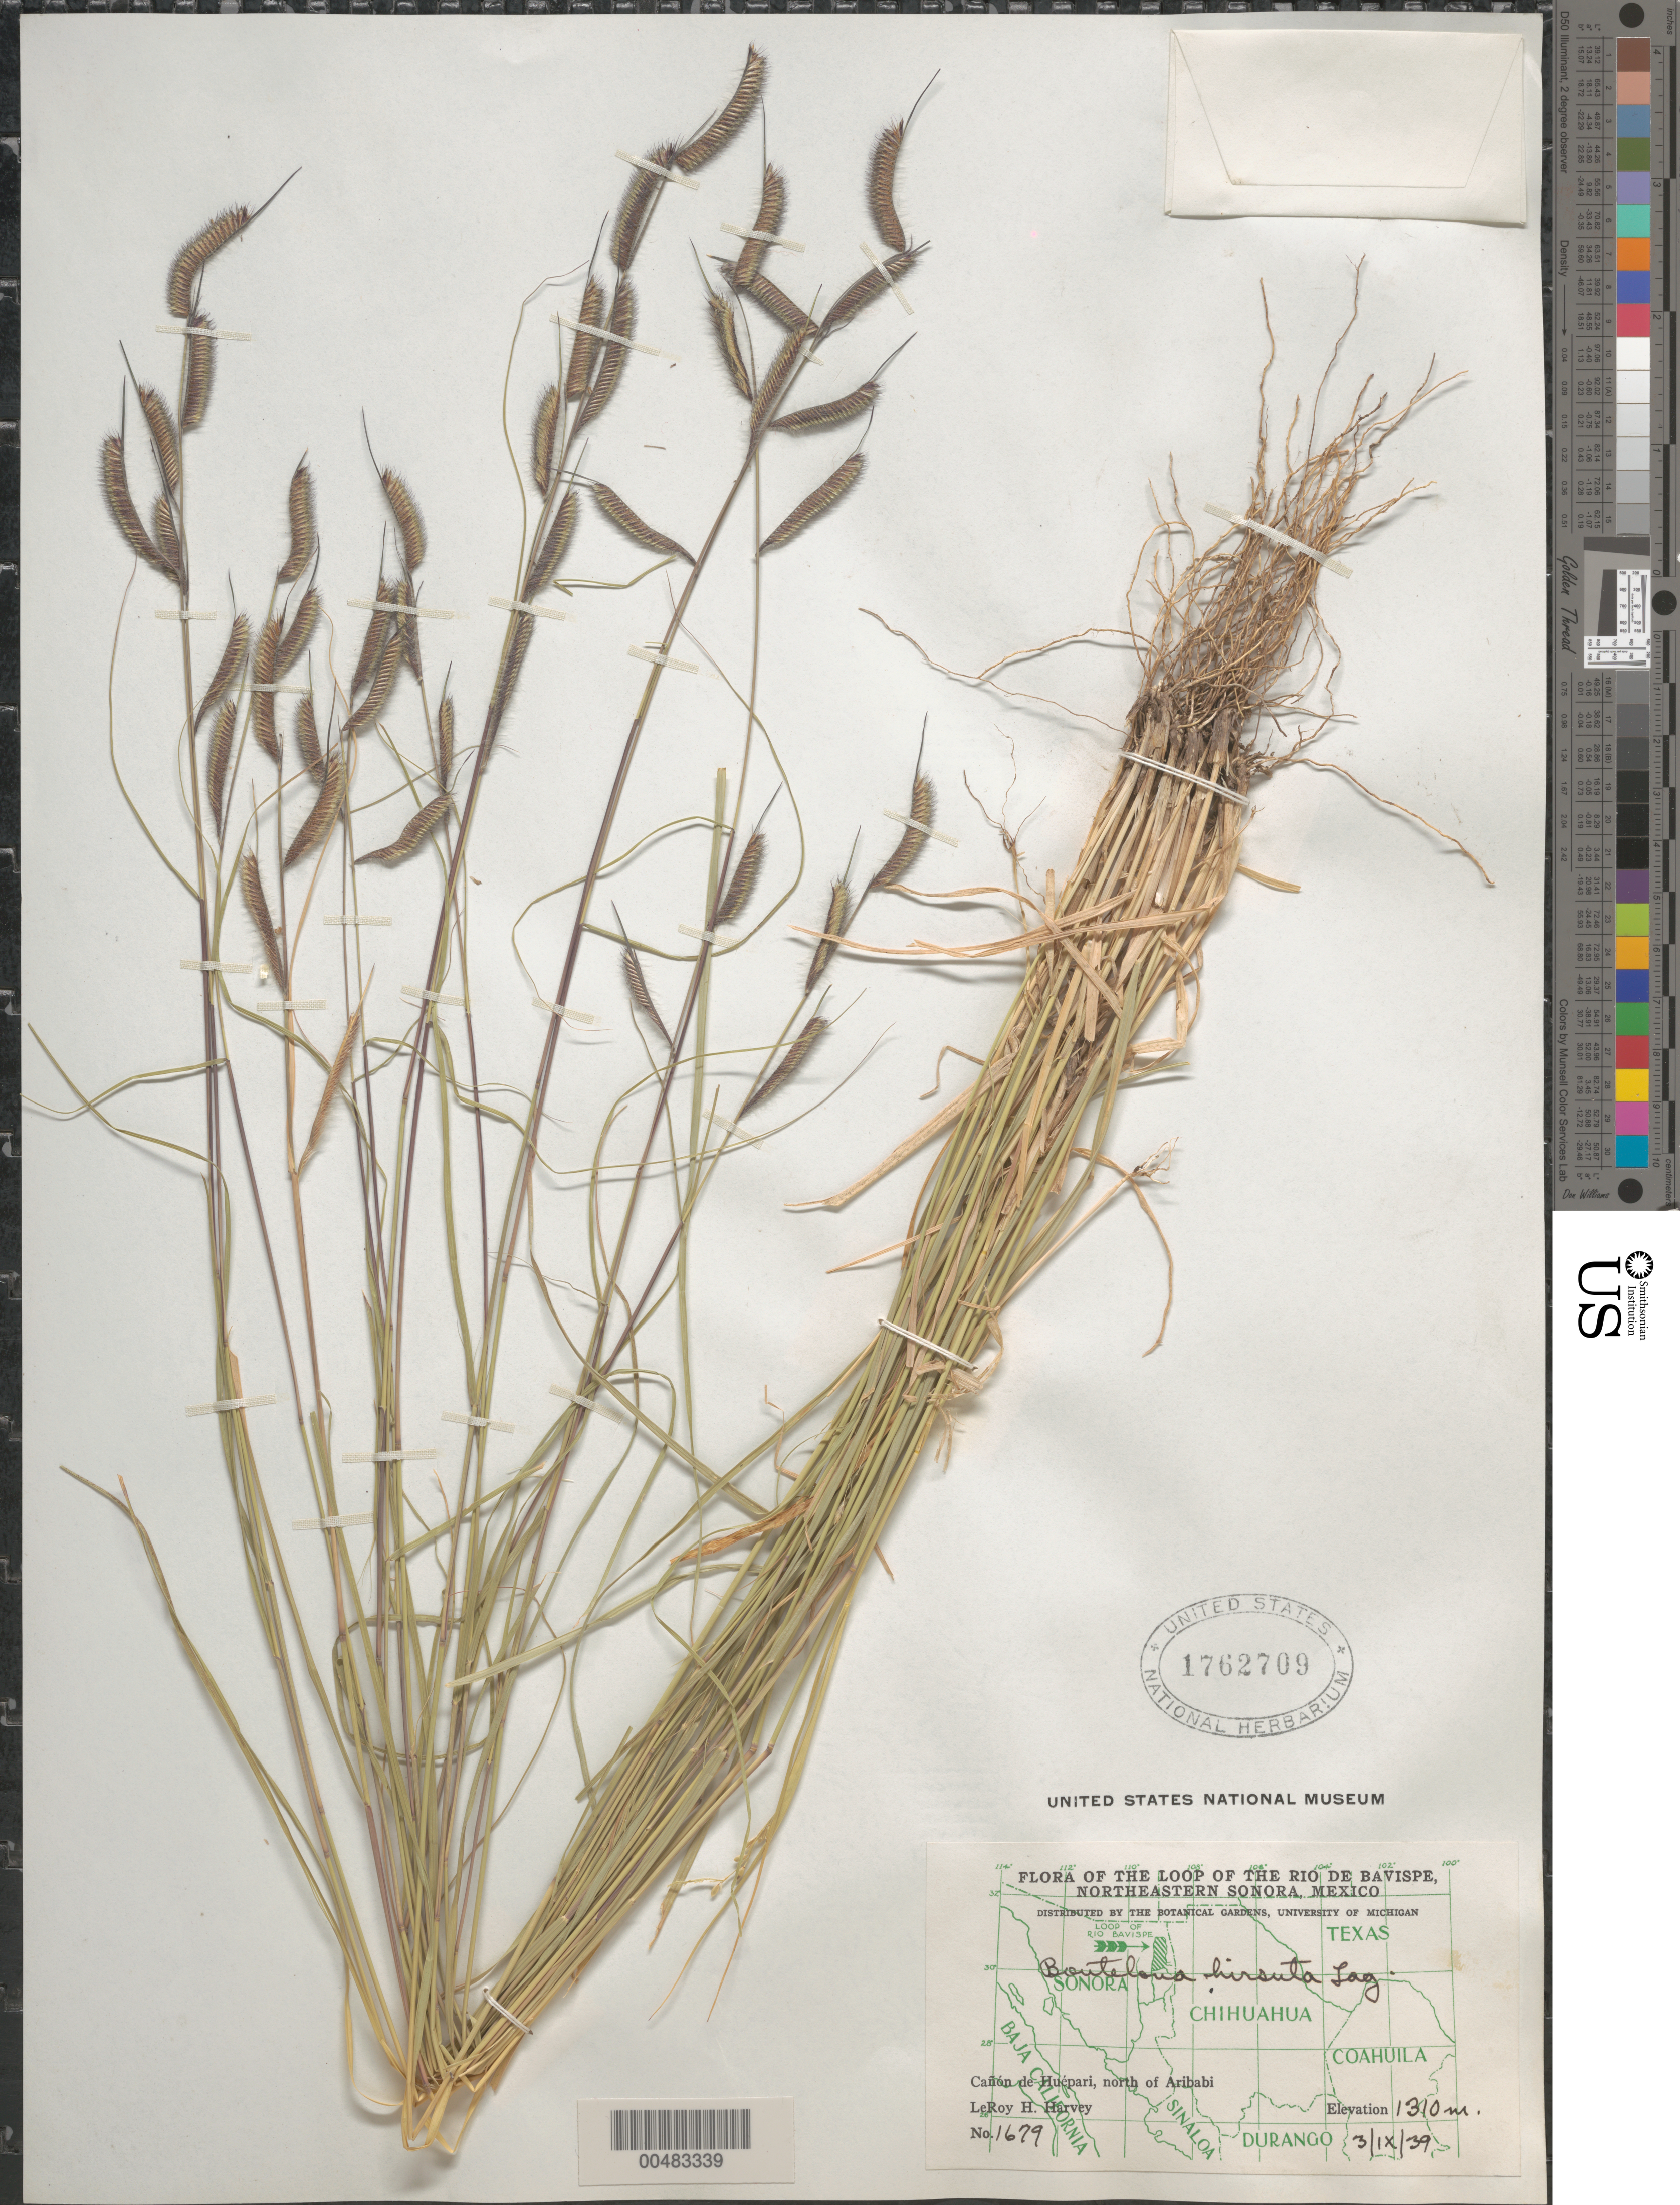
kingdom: Plantae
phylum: Tracheophyta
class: Liliopsida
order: Poales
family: Poaceae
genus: Bouteloua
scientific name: Bouteloua hirsuta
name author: Lag.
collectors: L. H. Harvey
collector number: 1679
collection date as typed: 3 Sep 1939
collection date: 1939-09-03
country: Mexico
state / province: Sonora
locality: Loop of the Rio de Bavispe, NE Sonora, Cañón de Huépari, N of Aribabi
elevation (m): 1310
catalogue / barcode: US 1762709